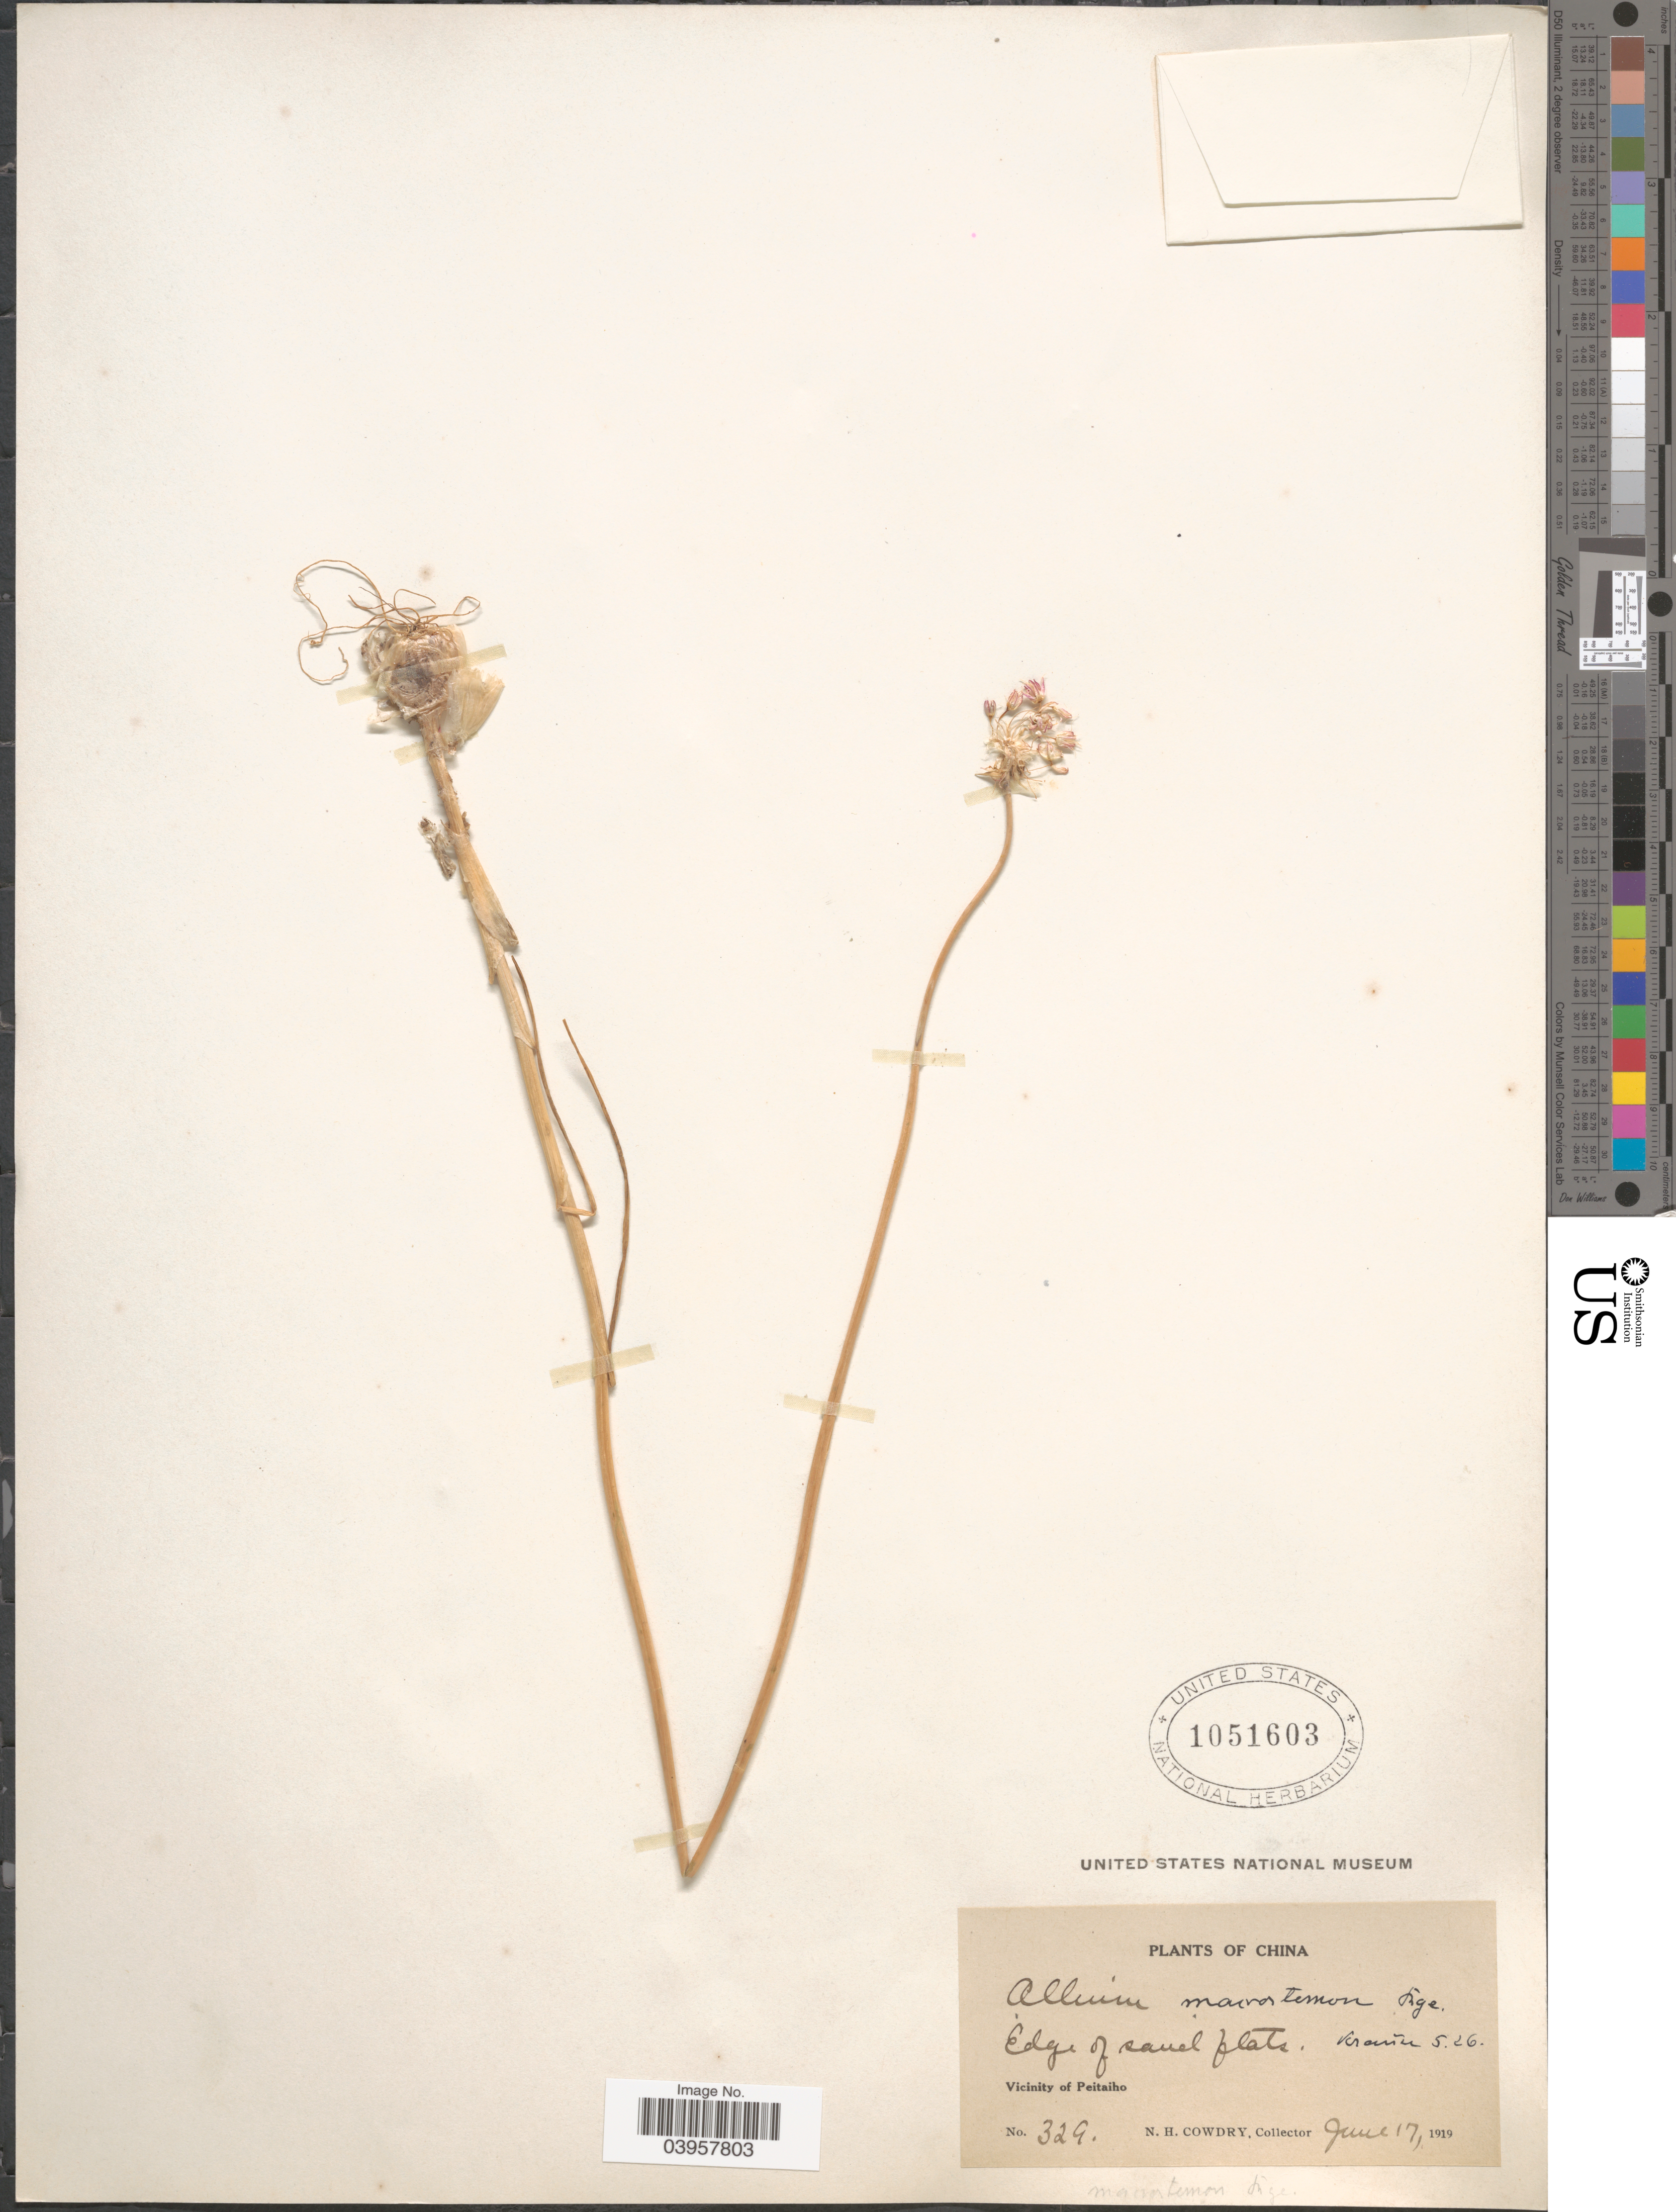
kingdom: Plantae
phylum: Tracheophyta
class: Liliopsida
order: Asparagales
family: Amaryllidaceae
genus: Allium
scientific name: Allium macrostemon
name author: Bunge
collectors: N. H. Cowdry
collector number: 329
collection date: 1919-06-17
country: China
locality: Vicinity of Peitaiho.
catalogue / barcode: US 1051603